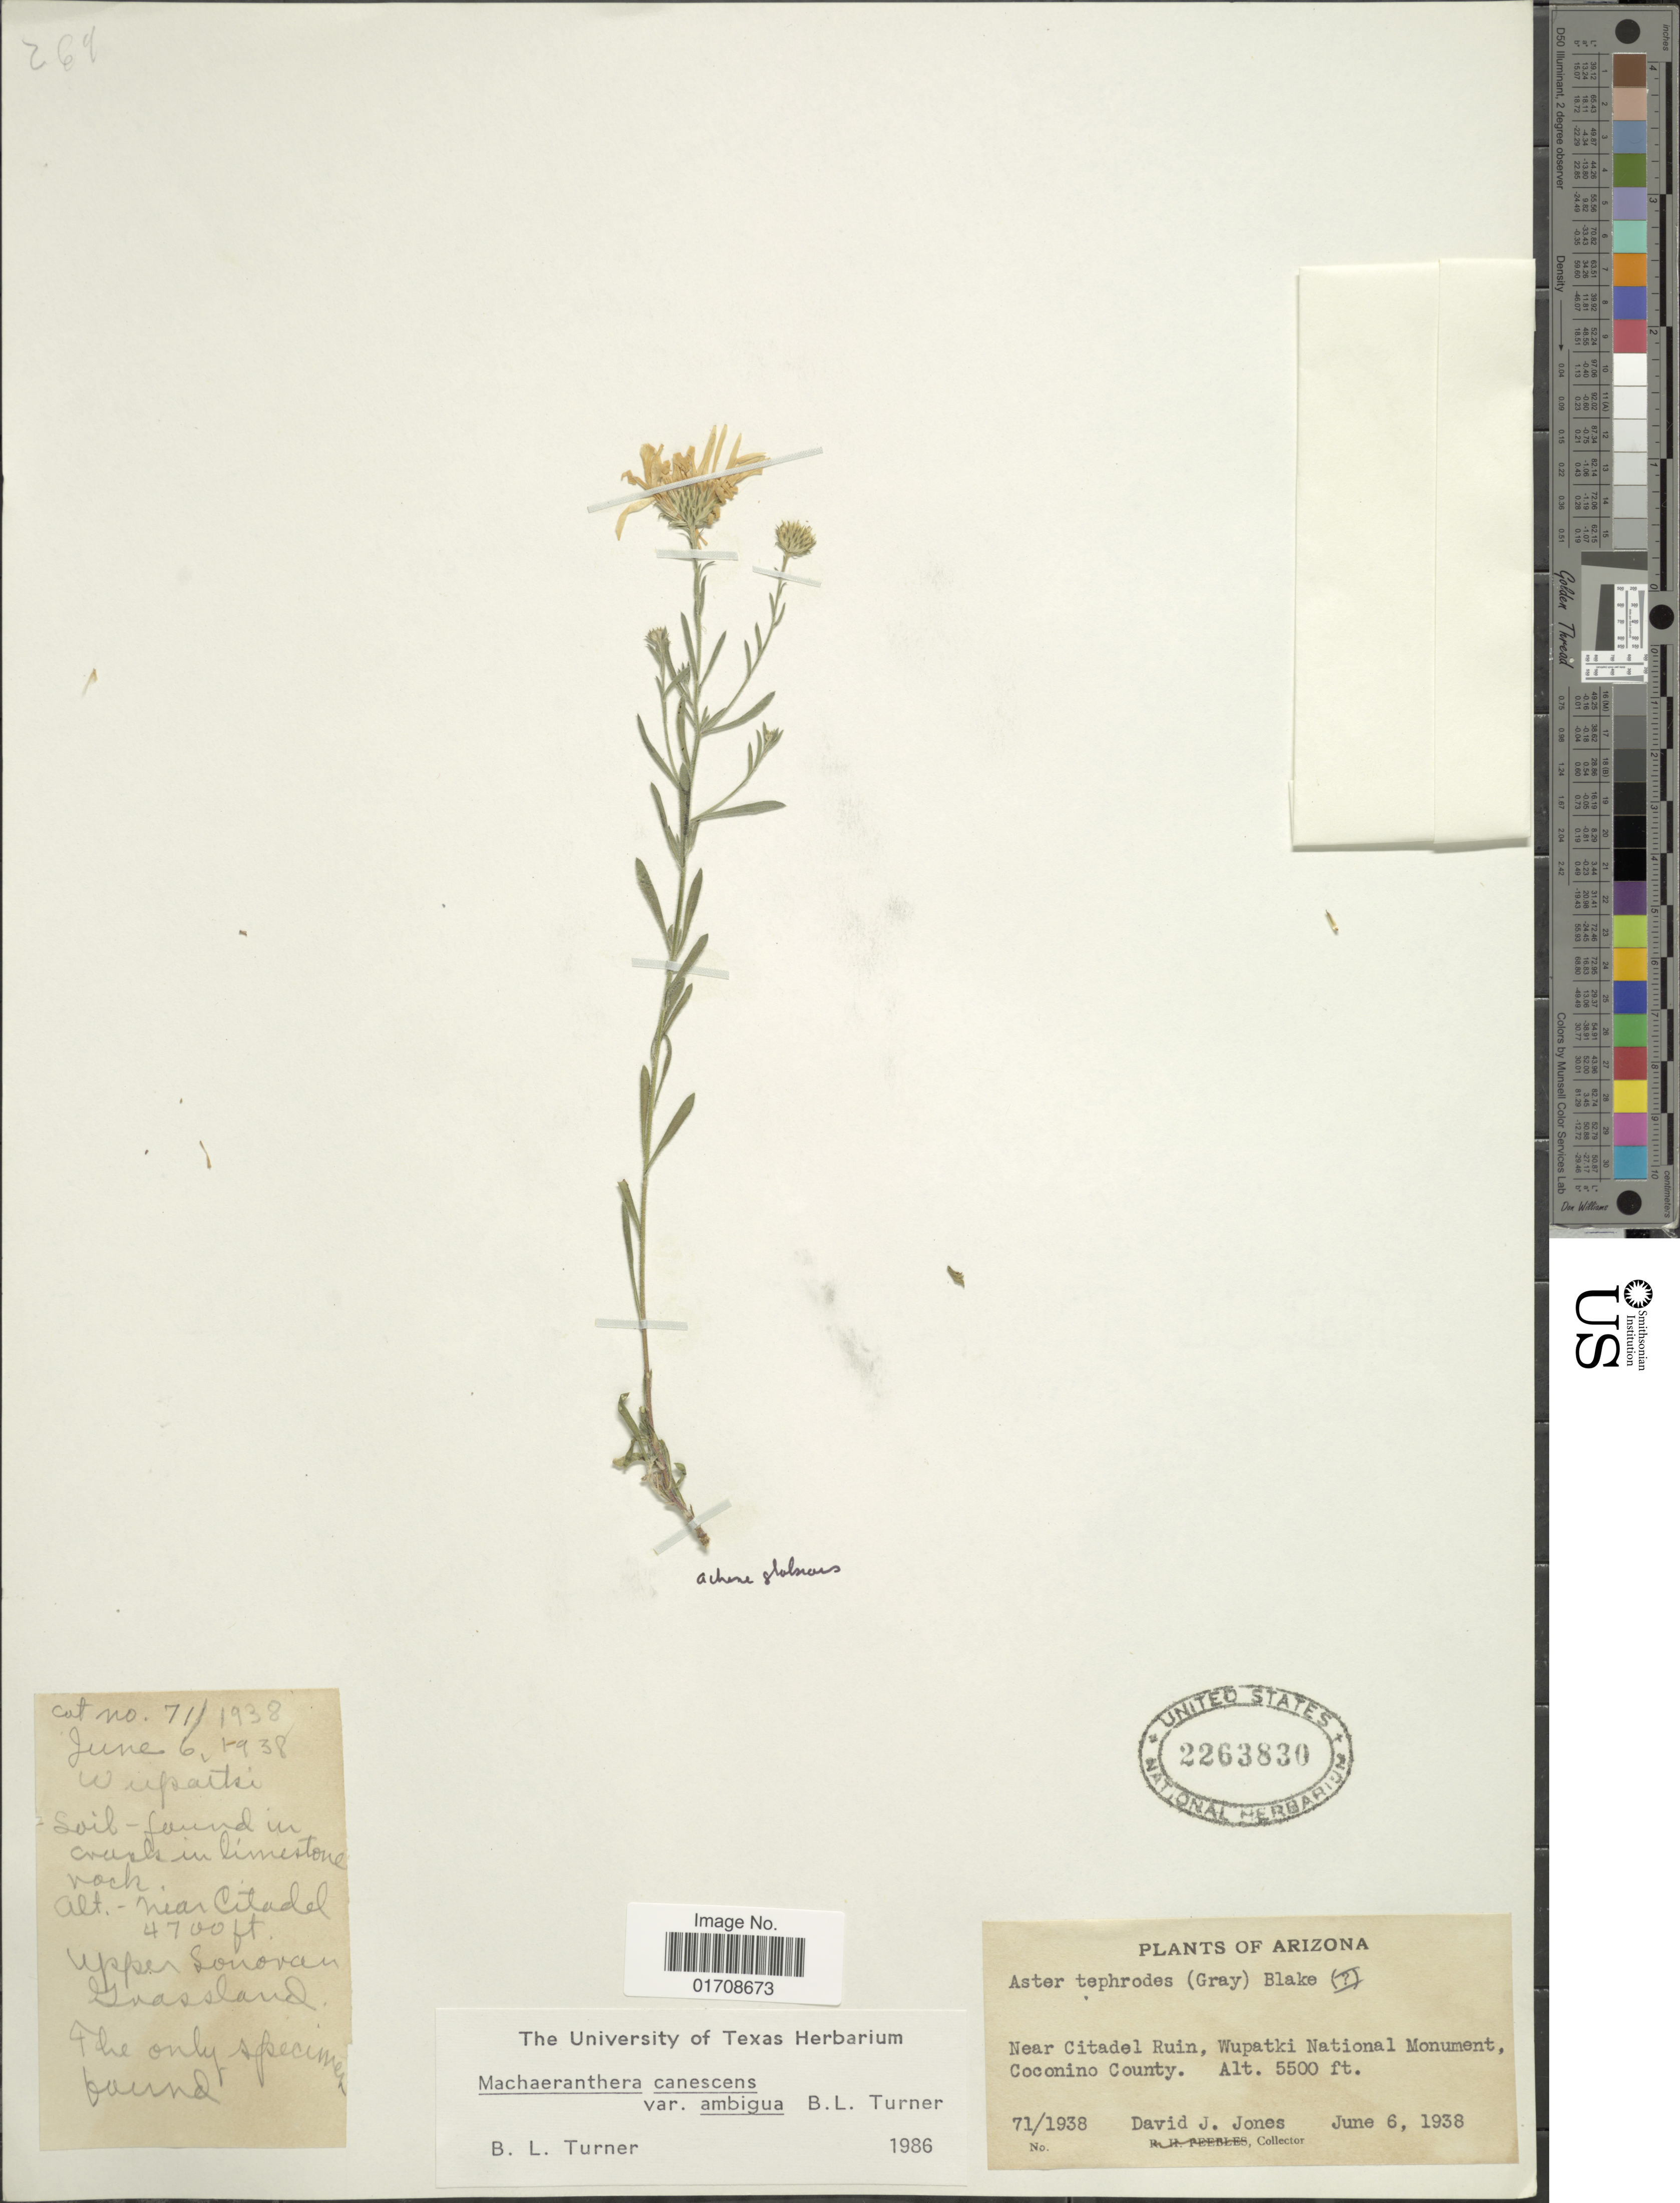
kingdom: Plantae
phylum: Tracheophyta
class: Magnoliopsida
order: Asterales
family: Asteraceae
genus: Machaeranthera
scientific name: Machaeranthera canescens var. ambigua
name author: (B.L. Turner) B.L. Turner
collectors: D. Jones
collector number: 71/1938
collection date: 1939-06-06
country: United States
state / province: Arizona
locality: Near Citadel Ruin, Wupatki National Monument, Coconino County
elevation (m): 1707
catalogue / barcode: US 2263830